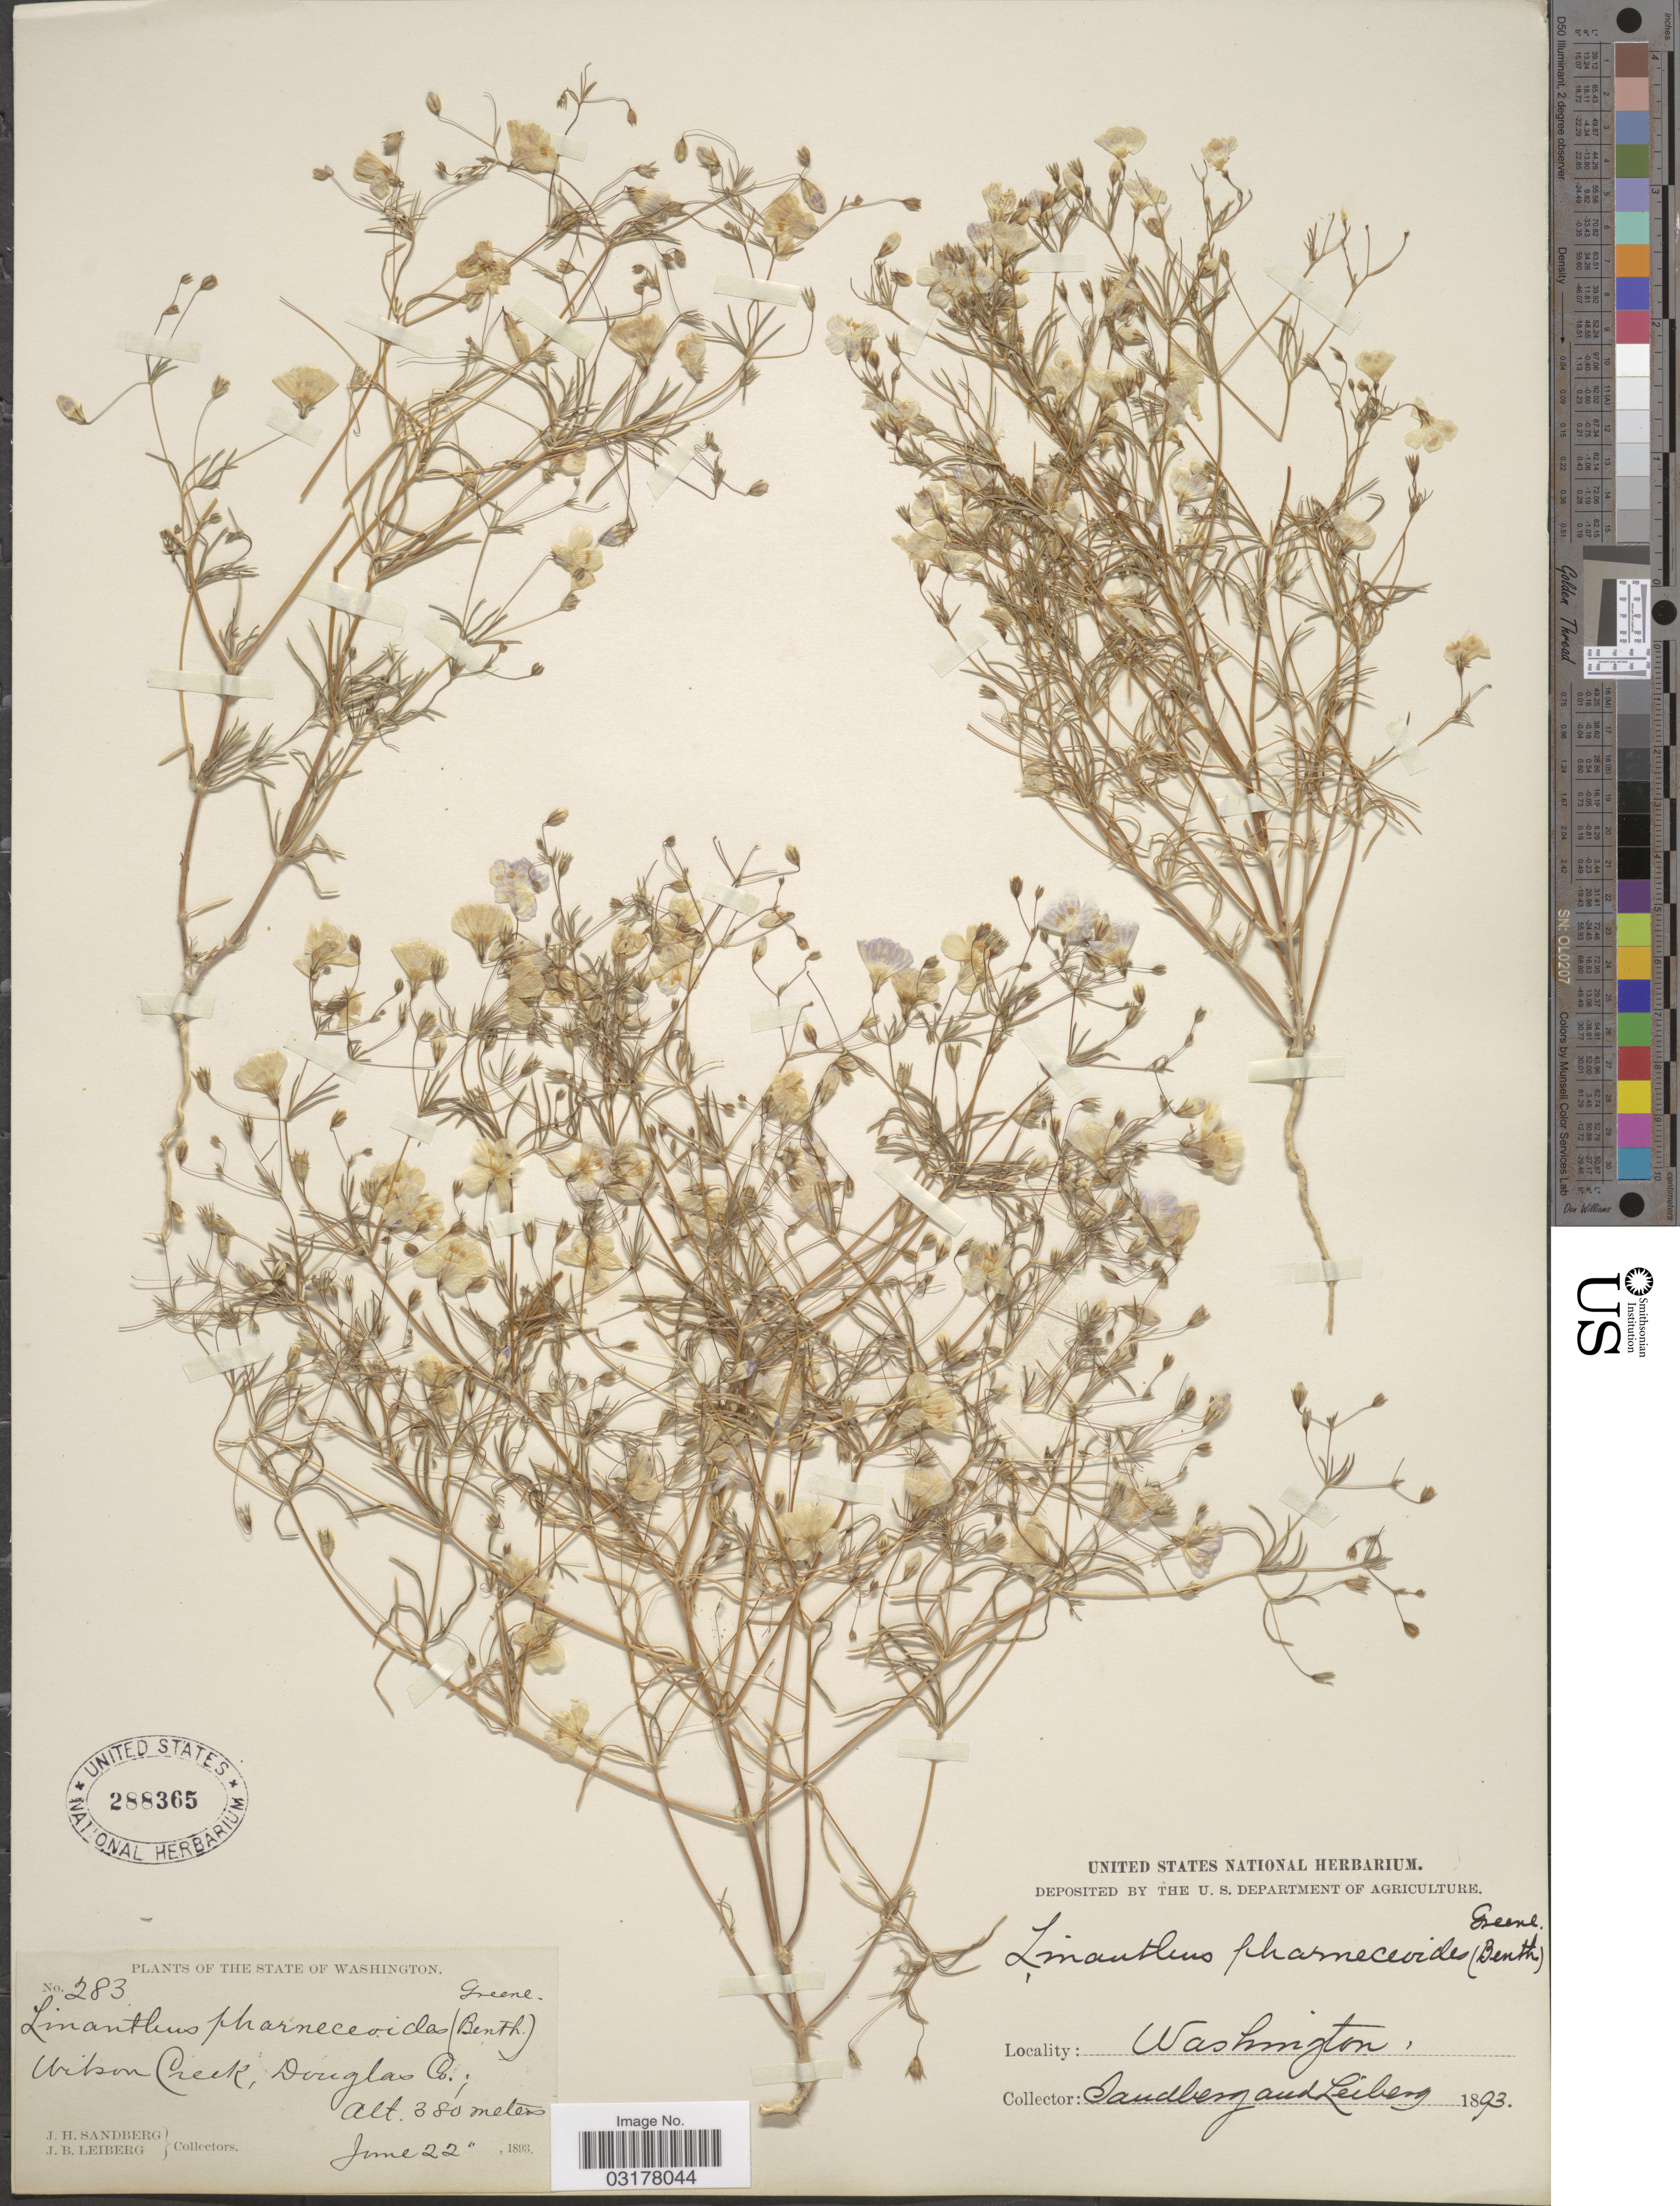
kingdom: Plantae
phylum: Tracheophyta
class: Magnoliopsida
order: Ericales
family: Polemoniaceae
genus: Leptosiphon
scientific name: Leptosiphon liniflorus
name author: (Benth.) J.M. Porter & L.A. Johnson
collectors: J. H. Sandberg & J. B. Leiberg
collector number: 283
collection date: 1893-06-22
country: United States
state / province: Washington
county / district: Douglas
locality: Wilson Creek, Douglas Co.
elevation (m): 380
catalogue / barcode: US 288365